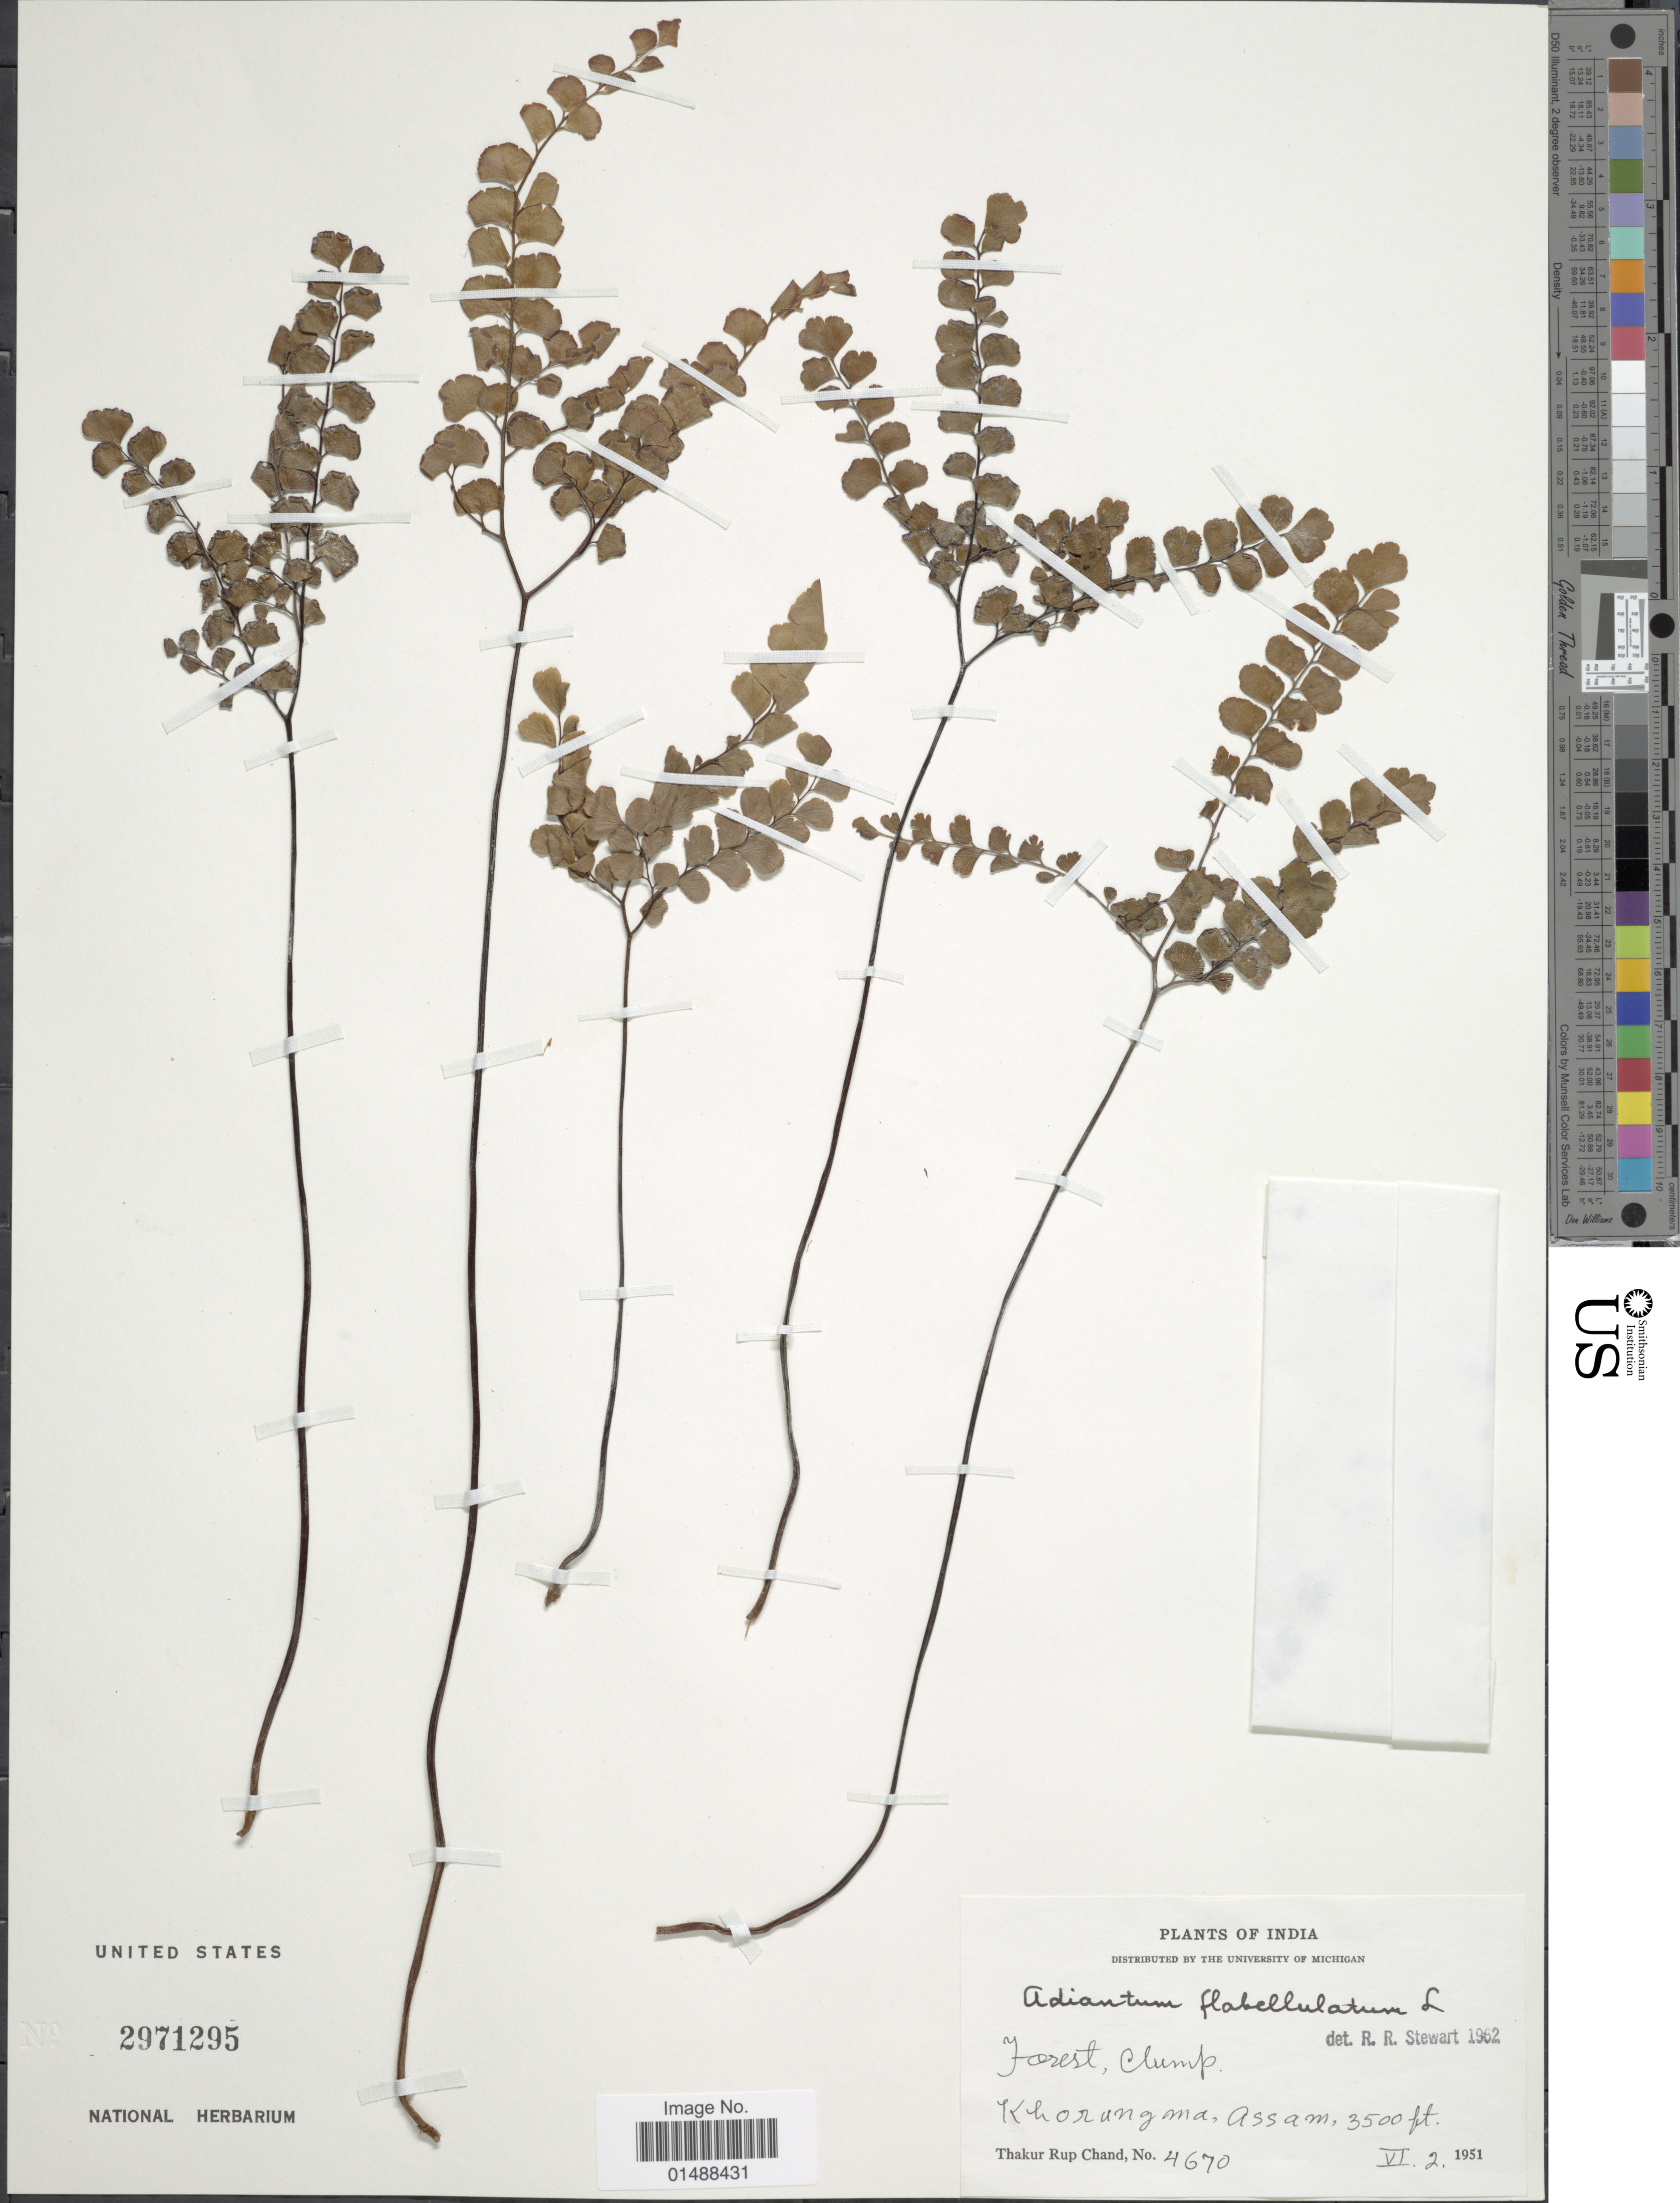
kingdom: Plantae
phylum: Tracheophyta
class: Polypodiopsida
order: Polypodiales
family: Pteridaceae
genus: Adiantum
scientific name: Adiantum flabellulatum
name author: L.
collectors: T. R. Chand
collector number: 4670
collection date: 1951-06-02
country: India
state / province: Assam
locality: India, Khorungma, Assam.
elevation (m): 1067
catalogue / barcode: US 2971295